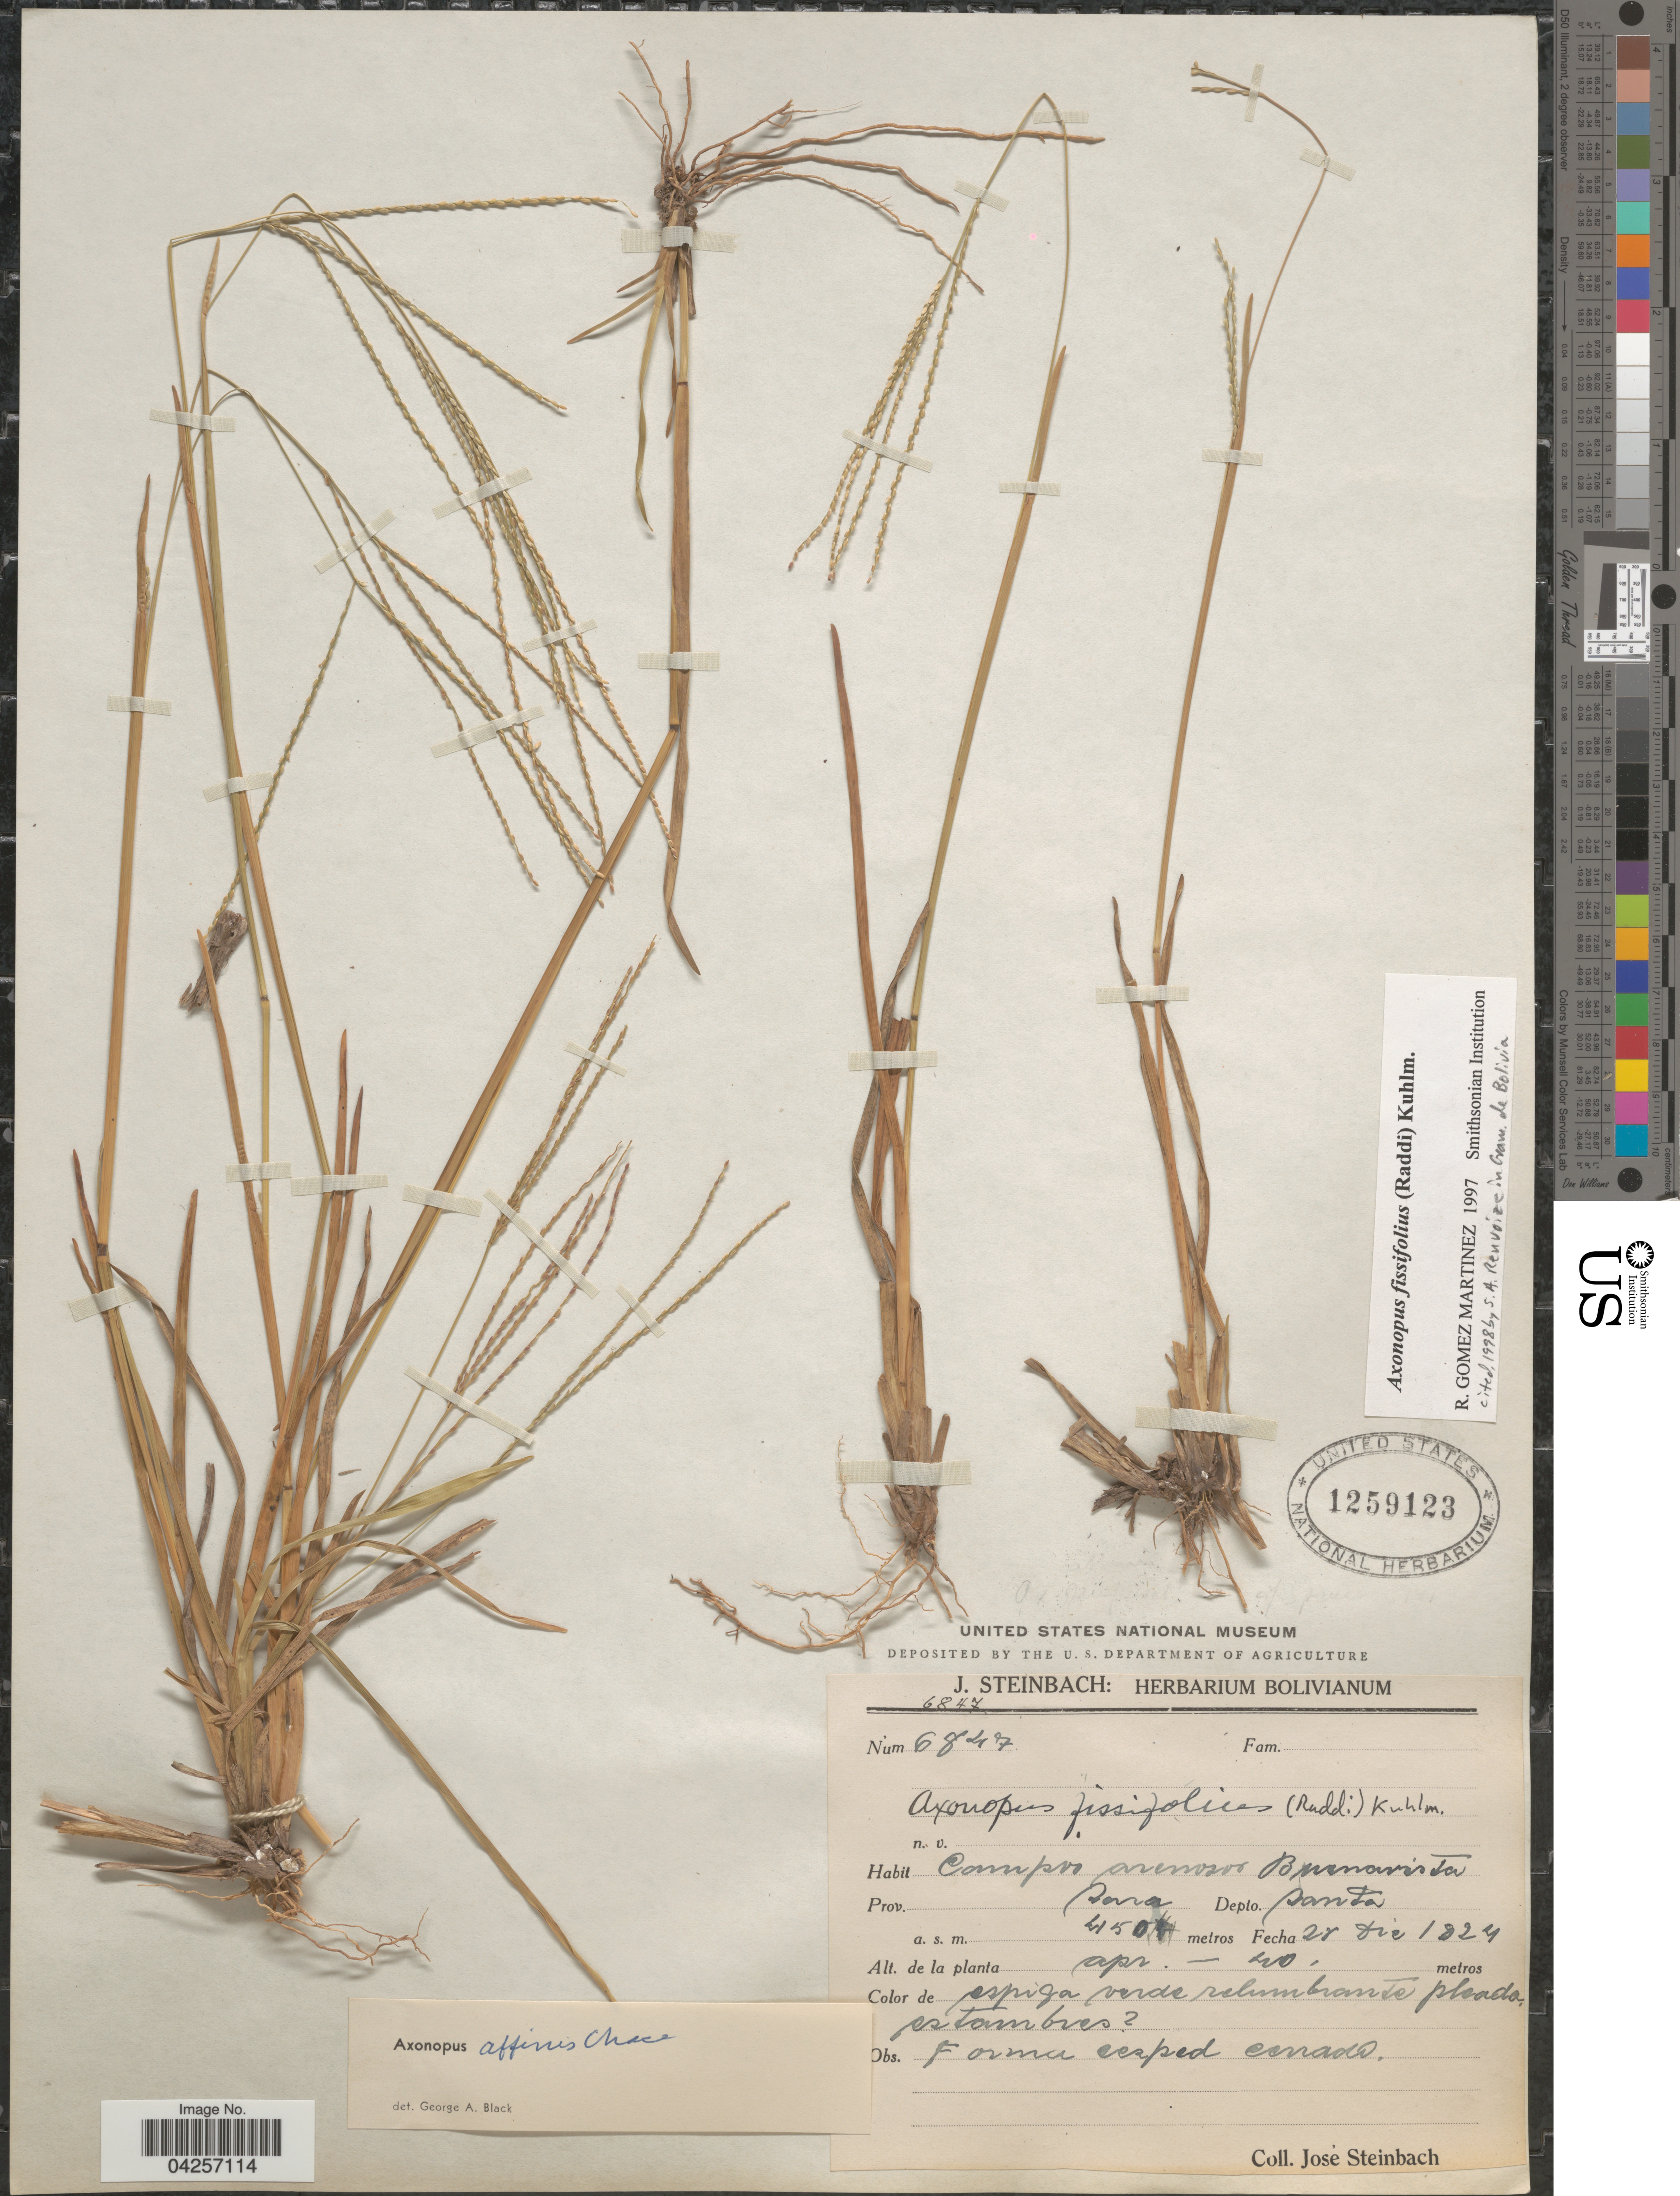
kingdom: Plantae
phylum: Tracheophyta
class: Liliopsida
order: Poales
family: Poaceae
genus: Axonopus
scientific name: Axonopus fissifolius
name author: (Raddi) Kuhlm.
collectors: J. Steinbach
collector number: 6847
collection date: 1924-12-28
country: Bolivia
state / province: Santa Cruz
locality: Campos de Buenavista, Prov. Sara Depto. Santa.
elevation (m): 450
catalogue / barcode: US 1259123